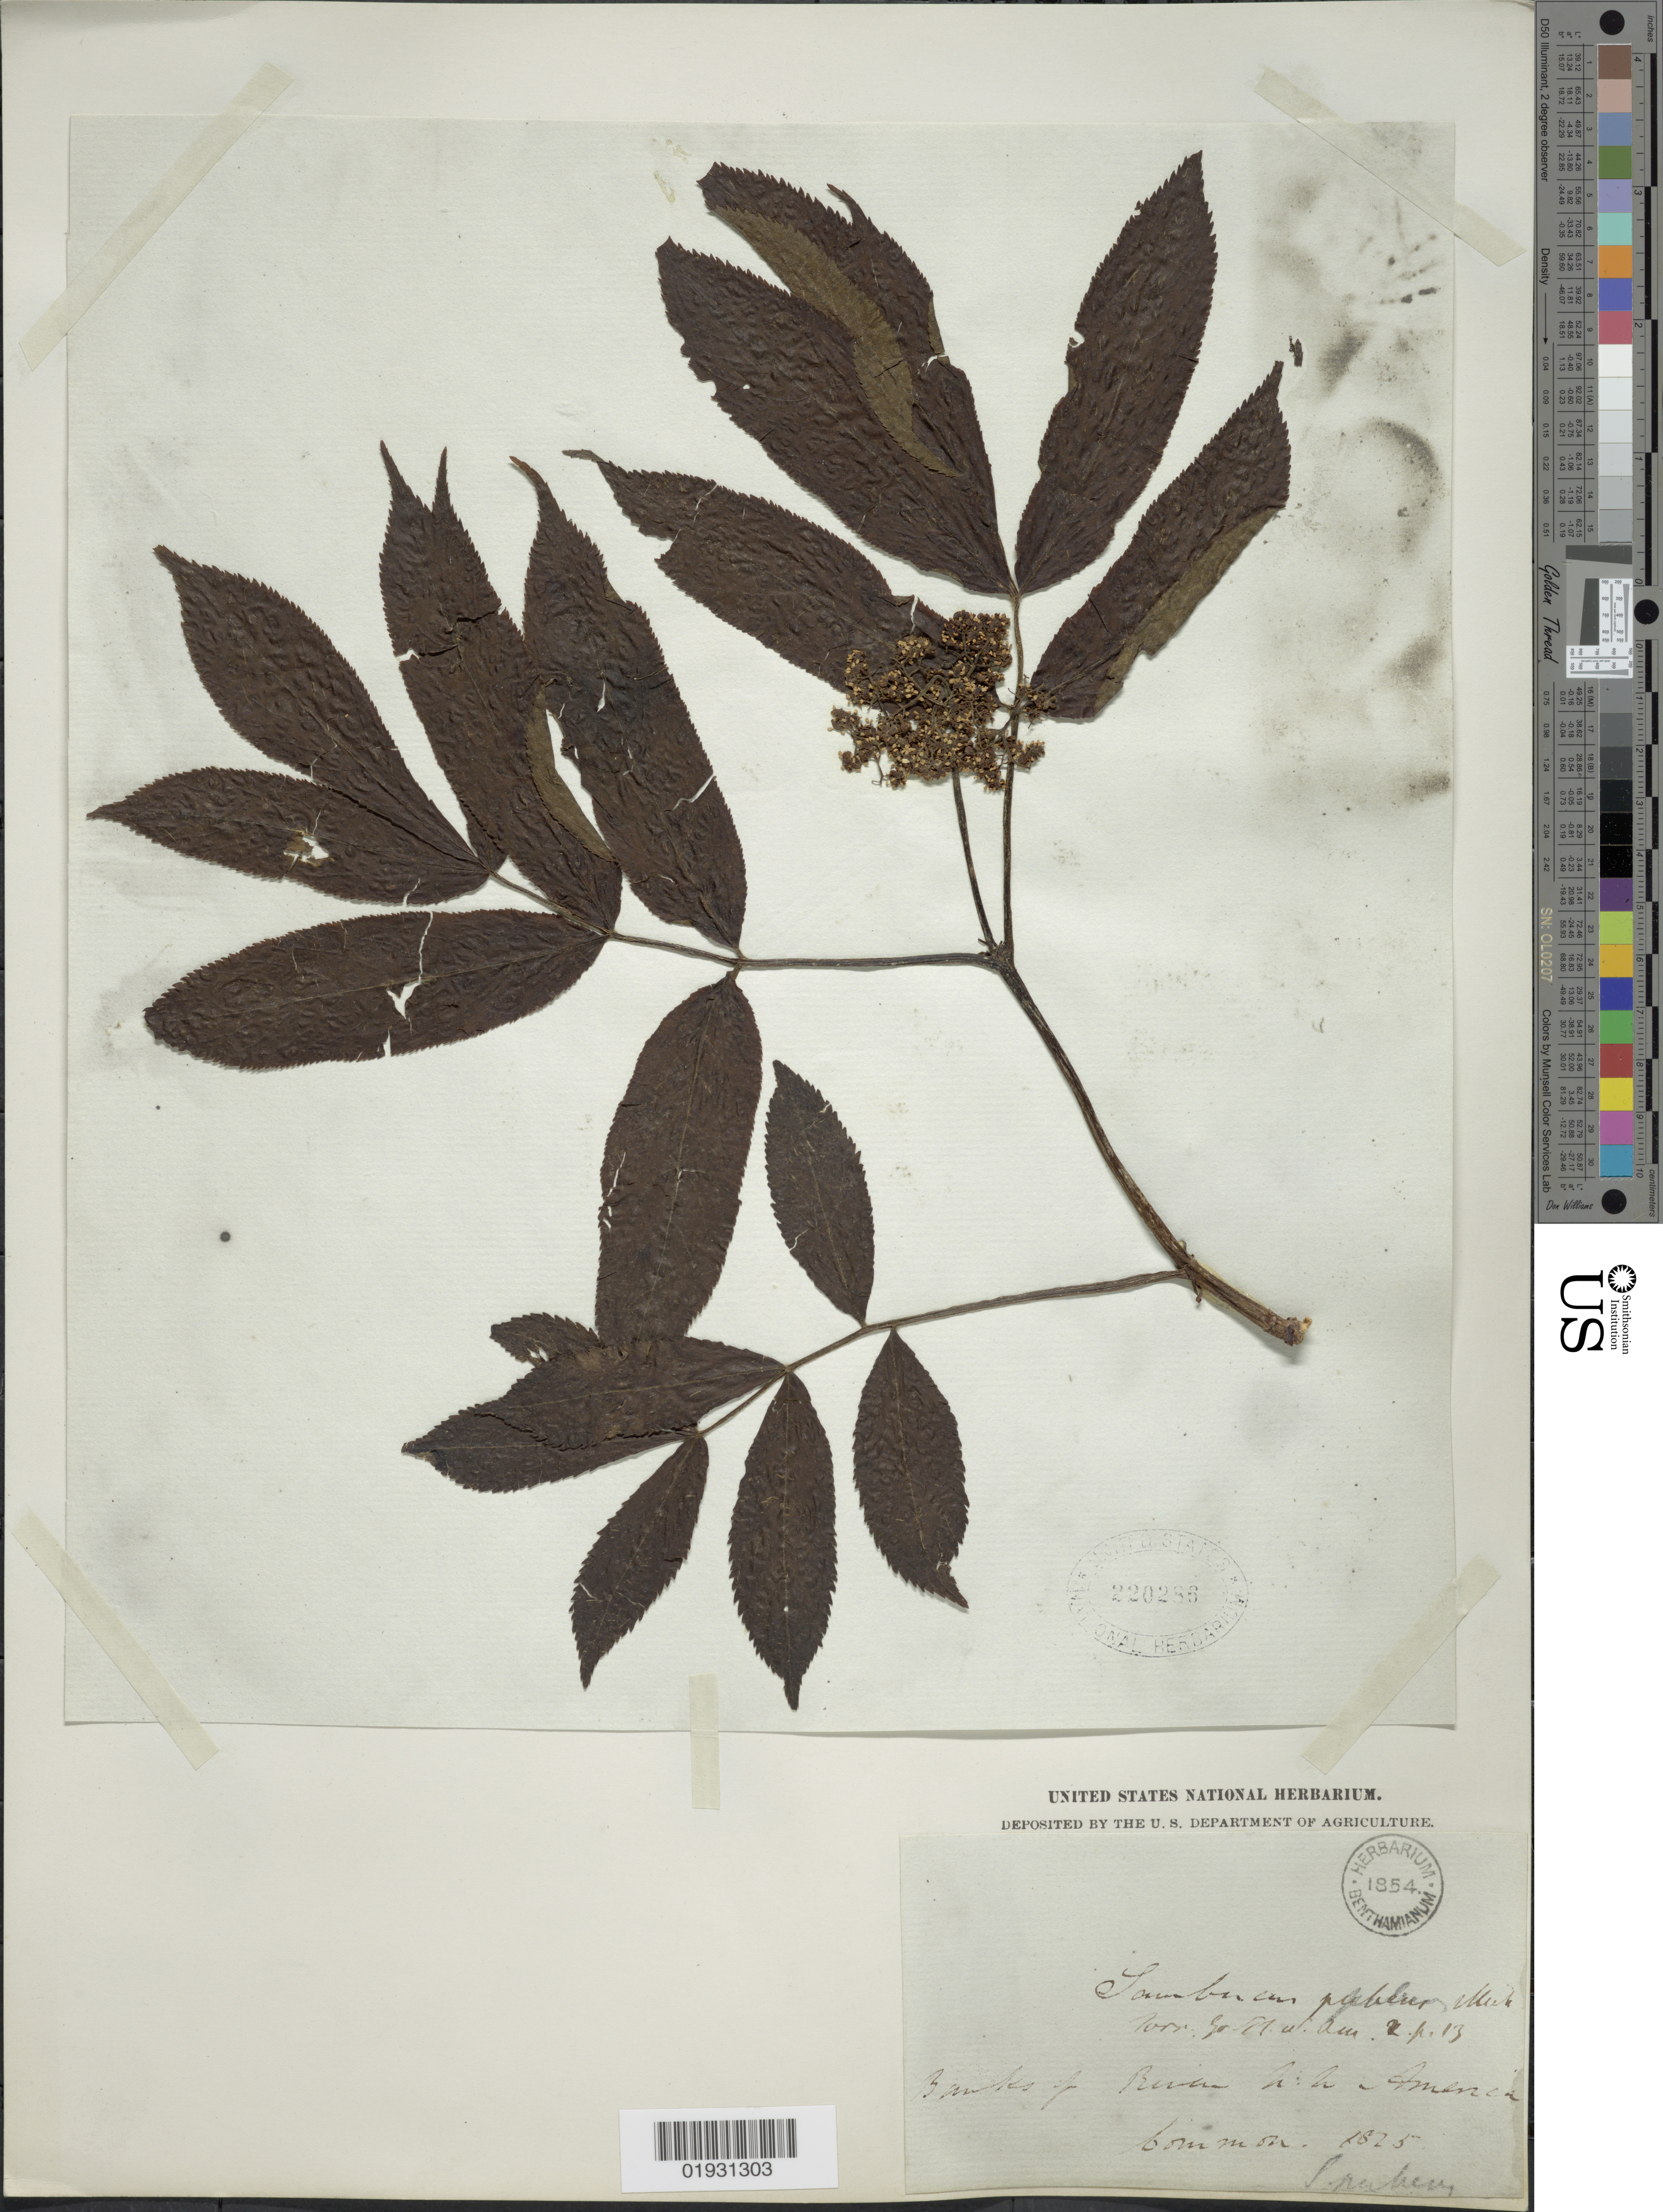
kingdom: Plantae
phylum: Tracheophyta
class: Magnoliopsida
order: Dipsacales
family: Viburnaceae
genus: Sambucus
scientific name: Sambucus racemosa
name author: L.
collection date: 1825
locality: Banks of River N.N. of America. [interpreted]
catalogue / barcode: US 220286